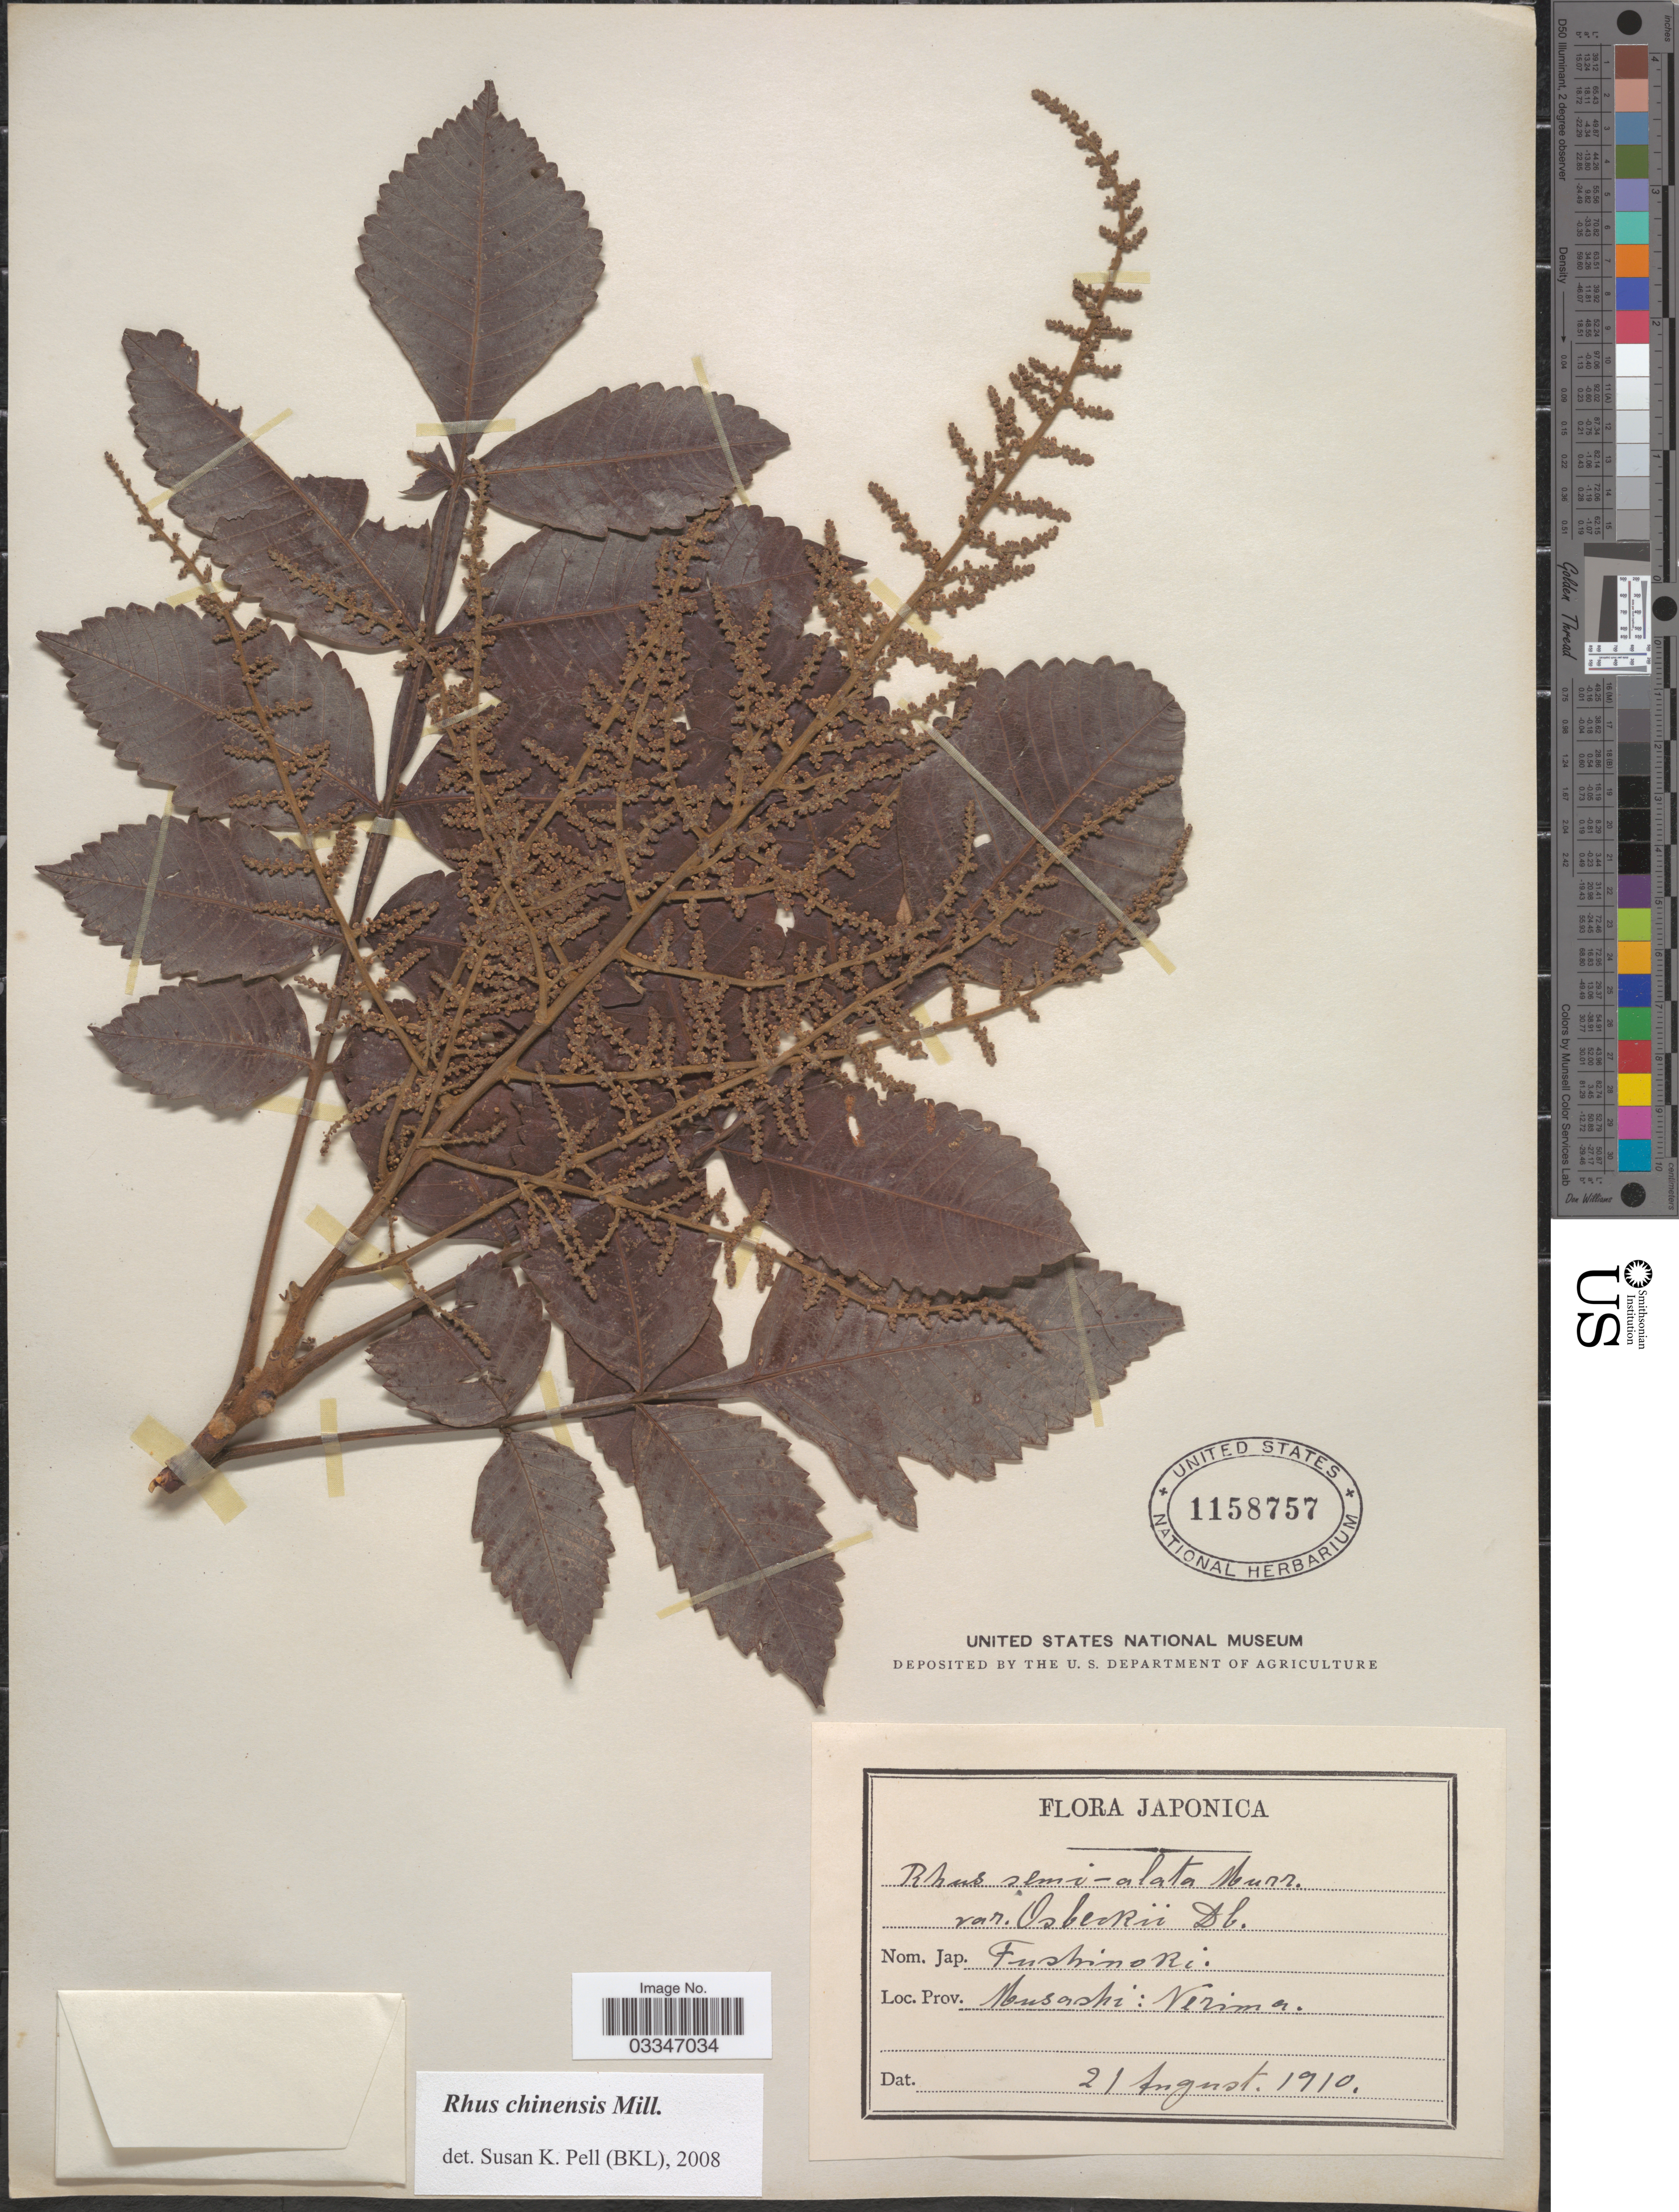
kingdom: Plantae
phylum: Tracheophyta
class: Magnoliopsida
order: Sapindales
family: Anacardiaceae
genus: Rhus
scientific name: Rhus chinensis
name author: Mill.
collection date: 1910-08-21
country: Japan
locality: Prov. Musashi: Nerima.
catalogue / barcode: US 1158757